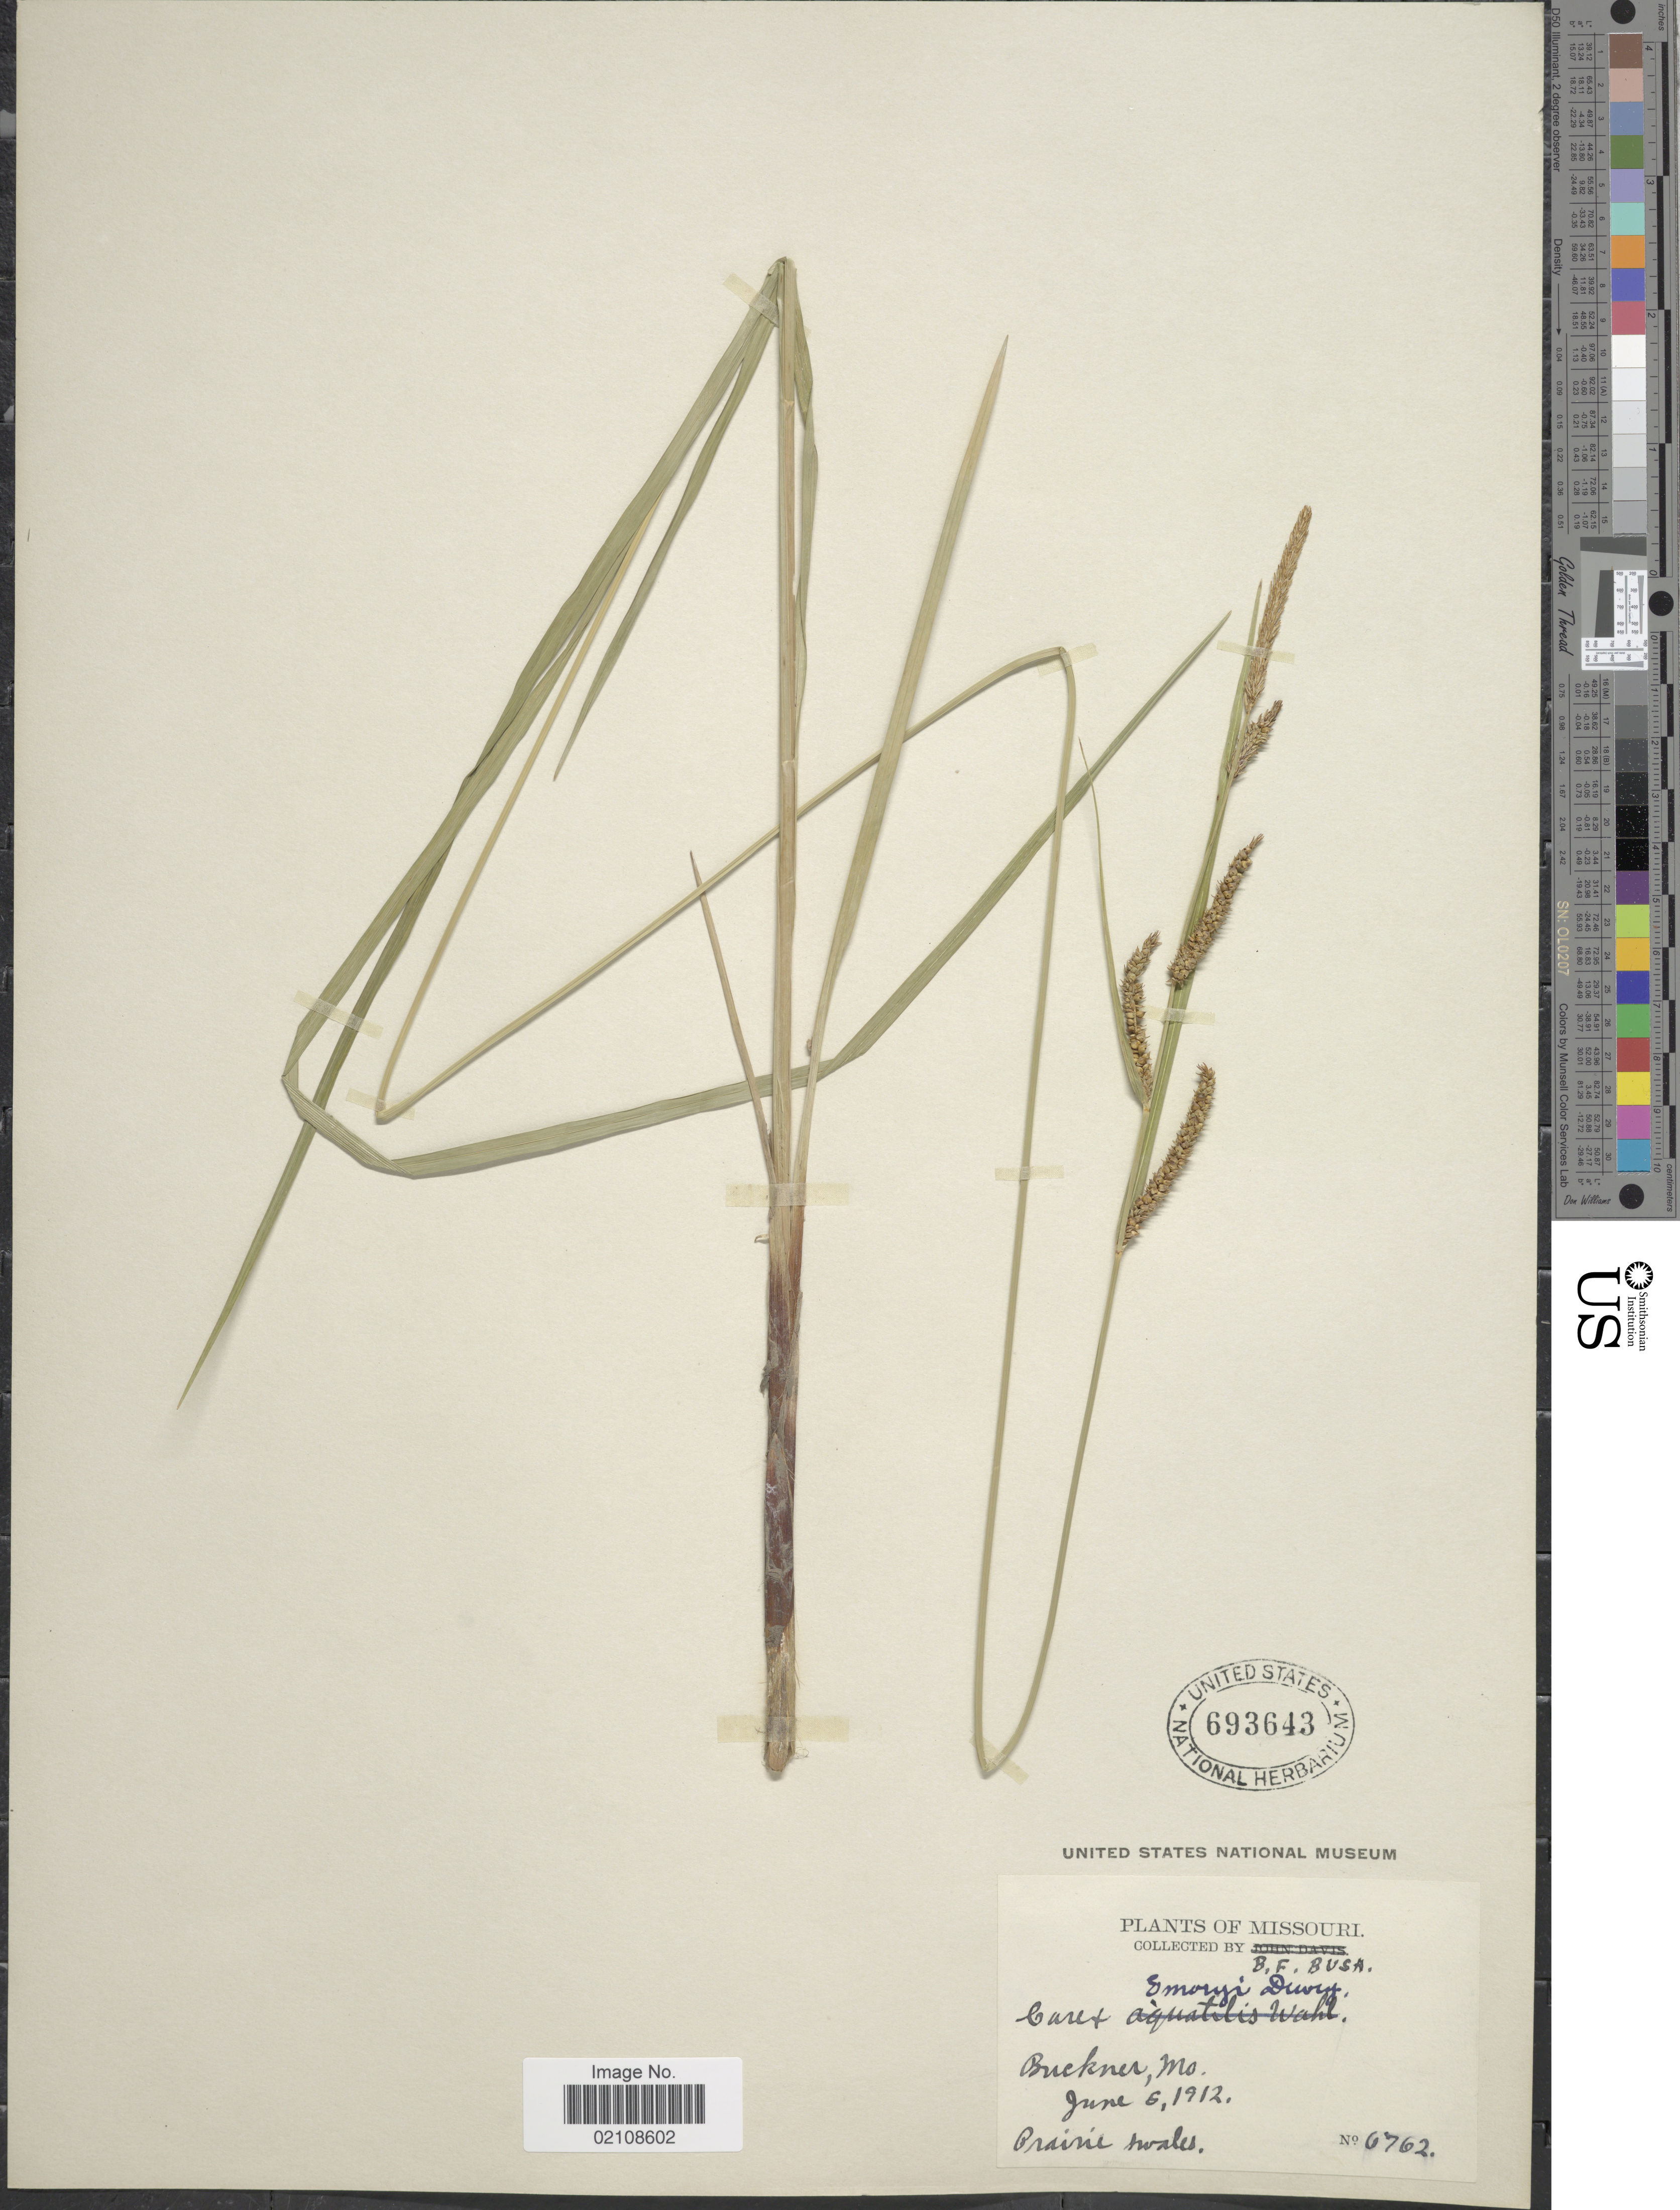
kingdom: Plantae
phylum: Tracheophyta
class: Liliopsida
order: Poales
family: Cyperaceae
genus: Carex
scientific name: Carex emoryi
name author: Dewey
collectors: B. F. Bush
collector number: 6762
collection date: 1912-06-05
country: United States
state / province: Missouri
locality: Buckner, prairie swales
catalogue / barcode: US 693643